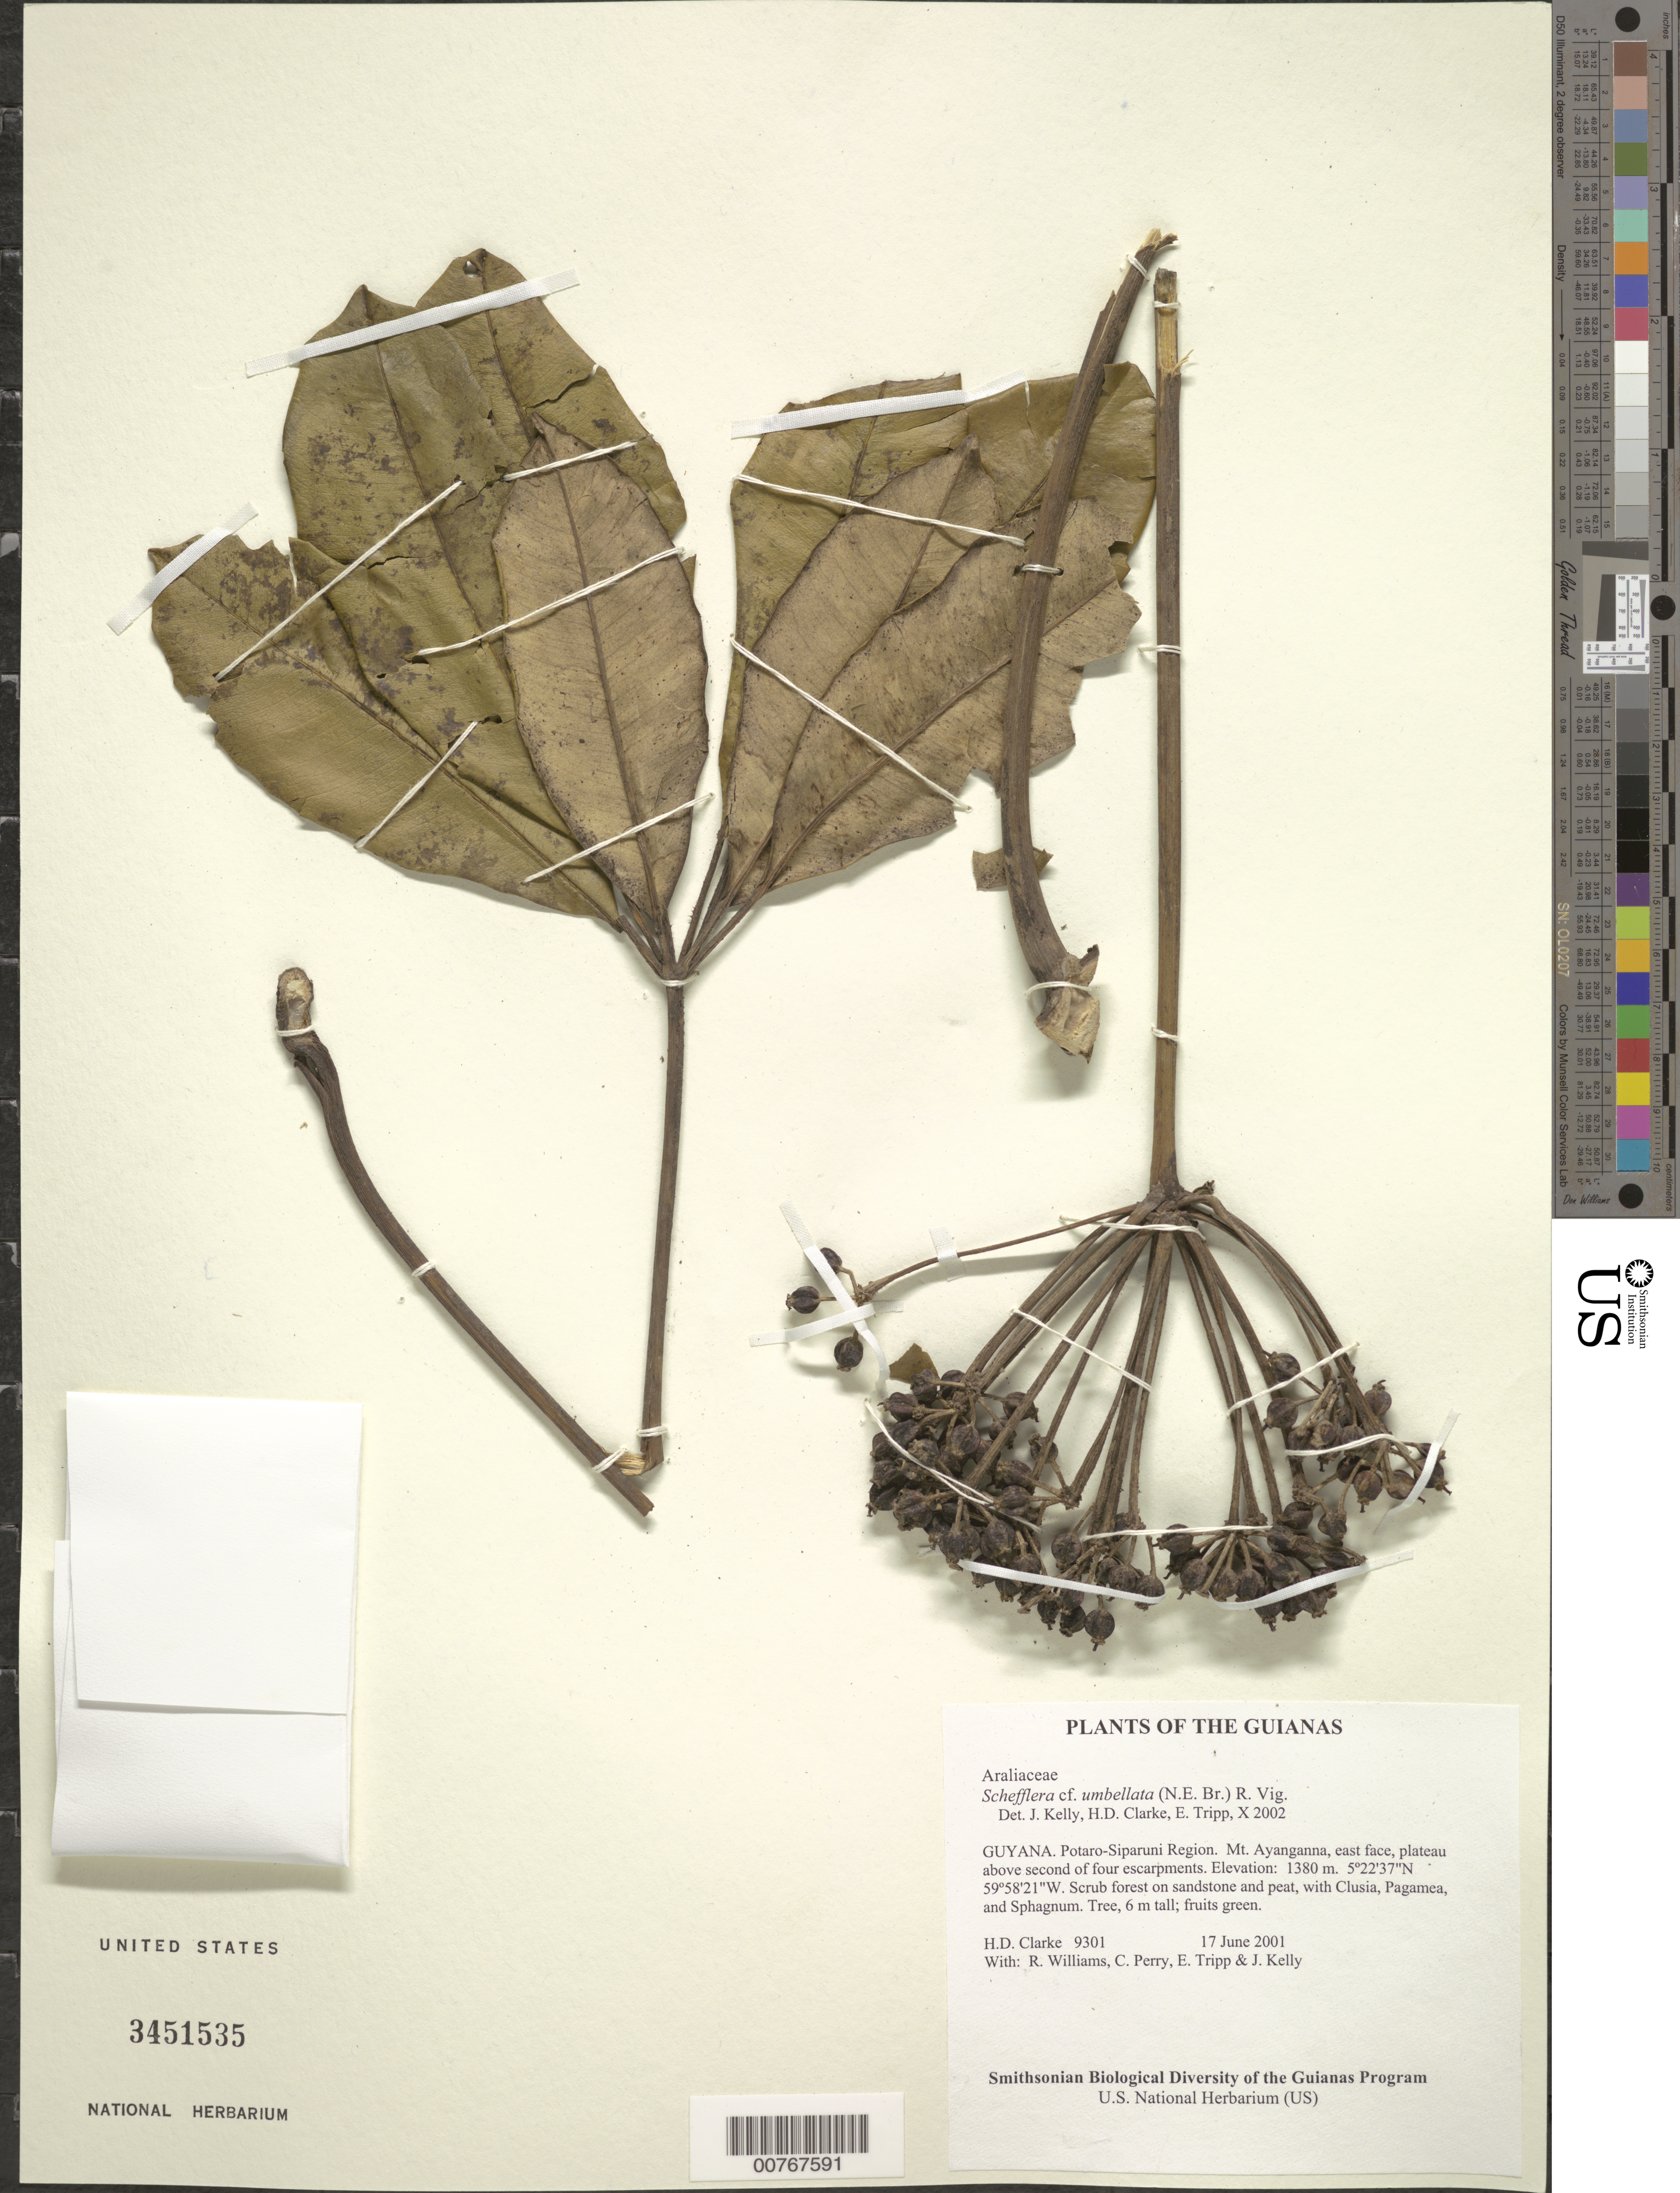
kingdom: Plantae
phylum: Tracheophyta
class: Magnoliopsida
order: Apiales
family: Araliaceae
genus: Schefflera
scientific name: Schefflera umbellata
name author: (N.E. Br.) R. Vig.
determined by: Kelly, J.; Clarke, H. D.; Tripp, E. A.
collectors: H. D. Clarke, R. Williams, C. Perry, E. Tripp & J. Kelly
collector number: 9301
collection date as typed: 17 June 2001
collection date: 2001-06-17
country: Guyana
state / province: Potaro-Siparuni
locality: Mt. Ayanganna, east face, plateau above second of four escarpments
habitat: Scrub forest on sandstone and peat, with Clusia, Pagamea, and Sphagnum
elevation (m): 1380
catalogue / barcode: US 3451535